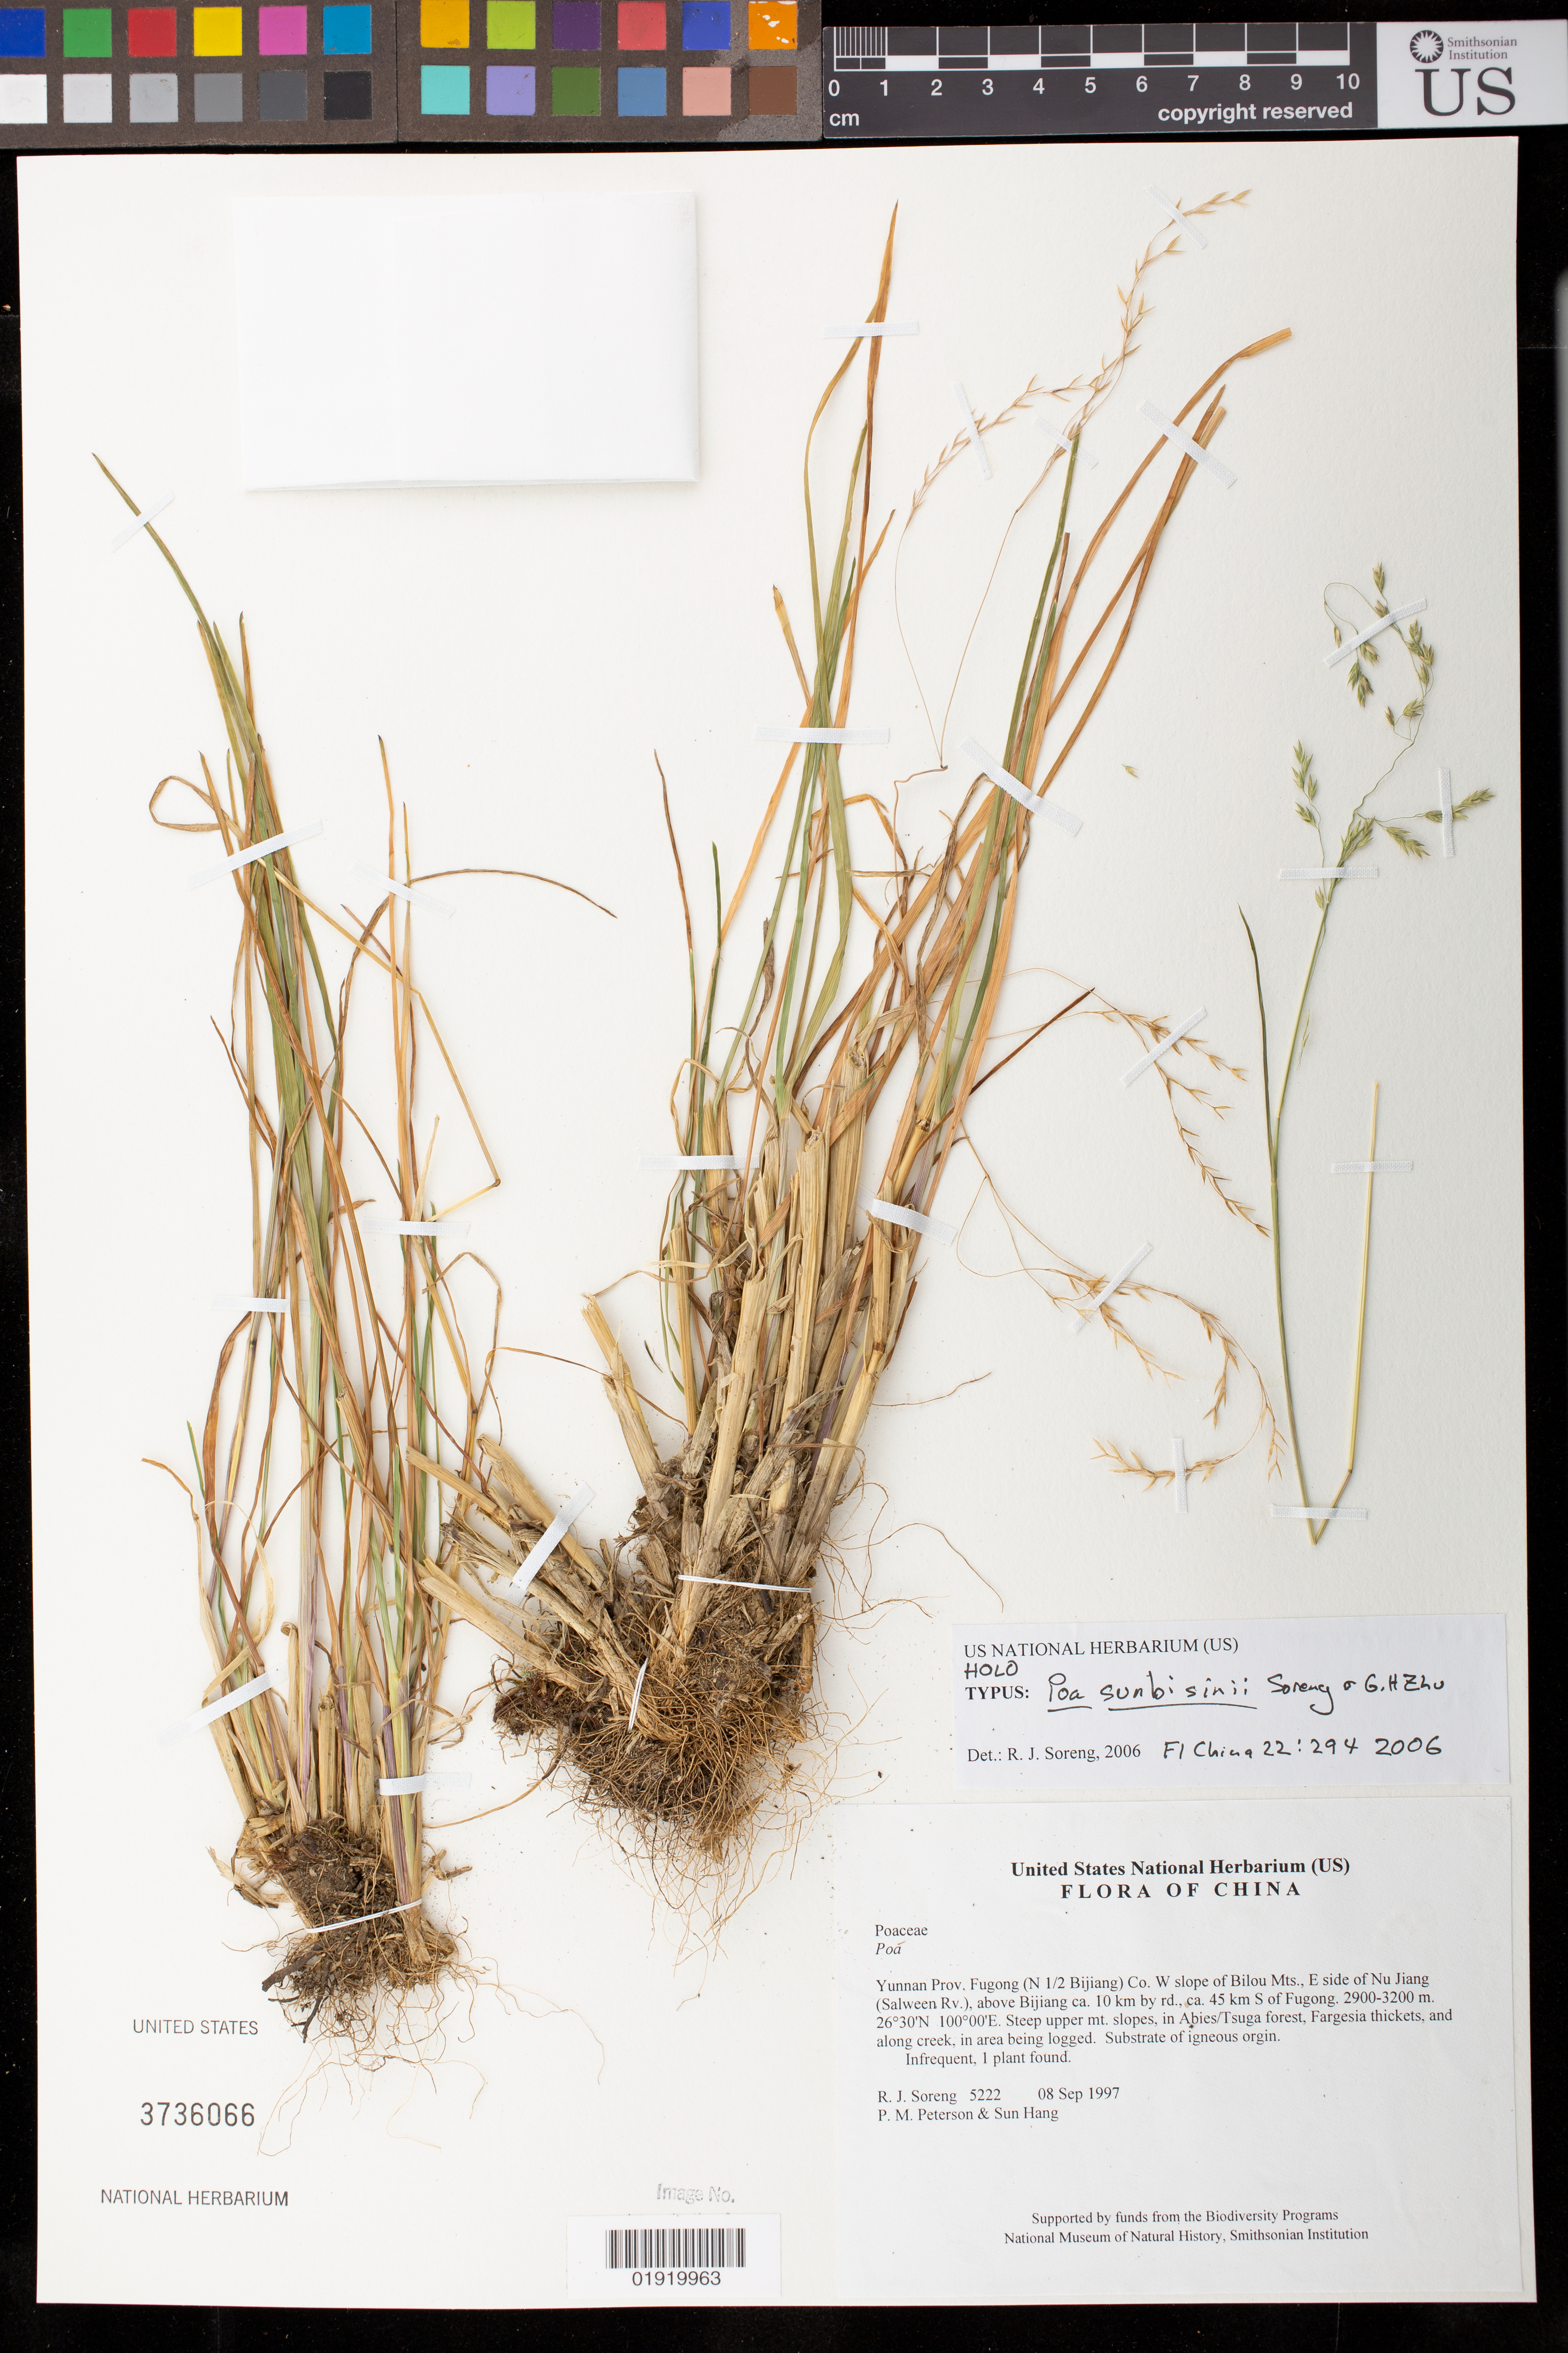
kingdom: Plantae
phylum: Tracheophyta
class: Liliopsida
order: Poales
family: Poaceae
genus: Poa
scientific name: Poa sunbisinii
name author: Soreng & G.H. Zhu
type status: Holotype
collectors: R. J. Soreng, P. M. Peterson & Sun Hang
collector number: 5222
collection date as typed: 08 Sep 1997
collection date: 1997-09-08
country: China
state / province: Yunnan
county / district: Fugong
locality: Yunnan Prov. Fugong (N 1/2 Bijiang) Co. W slope of Bilou Mts., E side of Nu Jiang (Salween Rv.), above Bijiang ca. 10 km by rd., ca. 45 km S of Fugong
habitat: Steep upper mt. slopes, in Abies/Tsuga forest, Fargesia thickets, and along creek, in area being logged. Substrate of igneou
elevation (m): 2900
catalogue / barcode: US 3736066